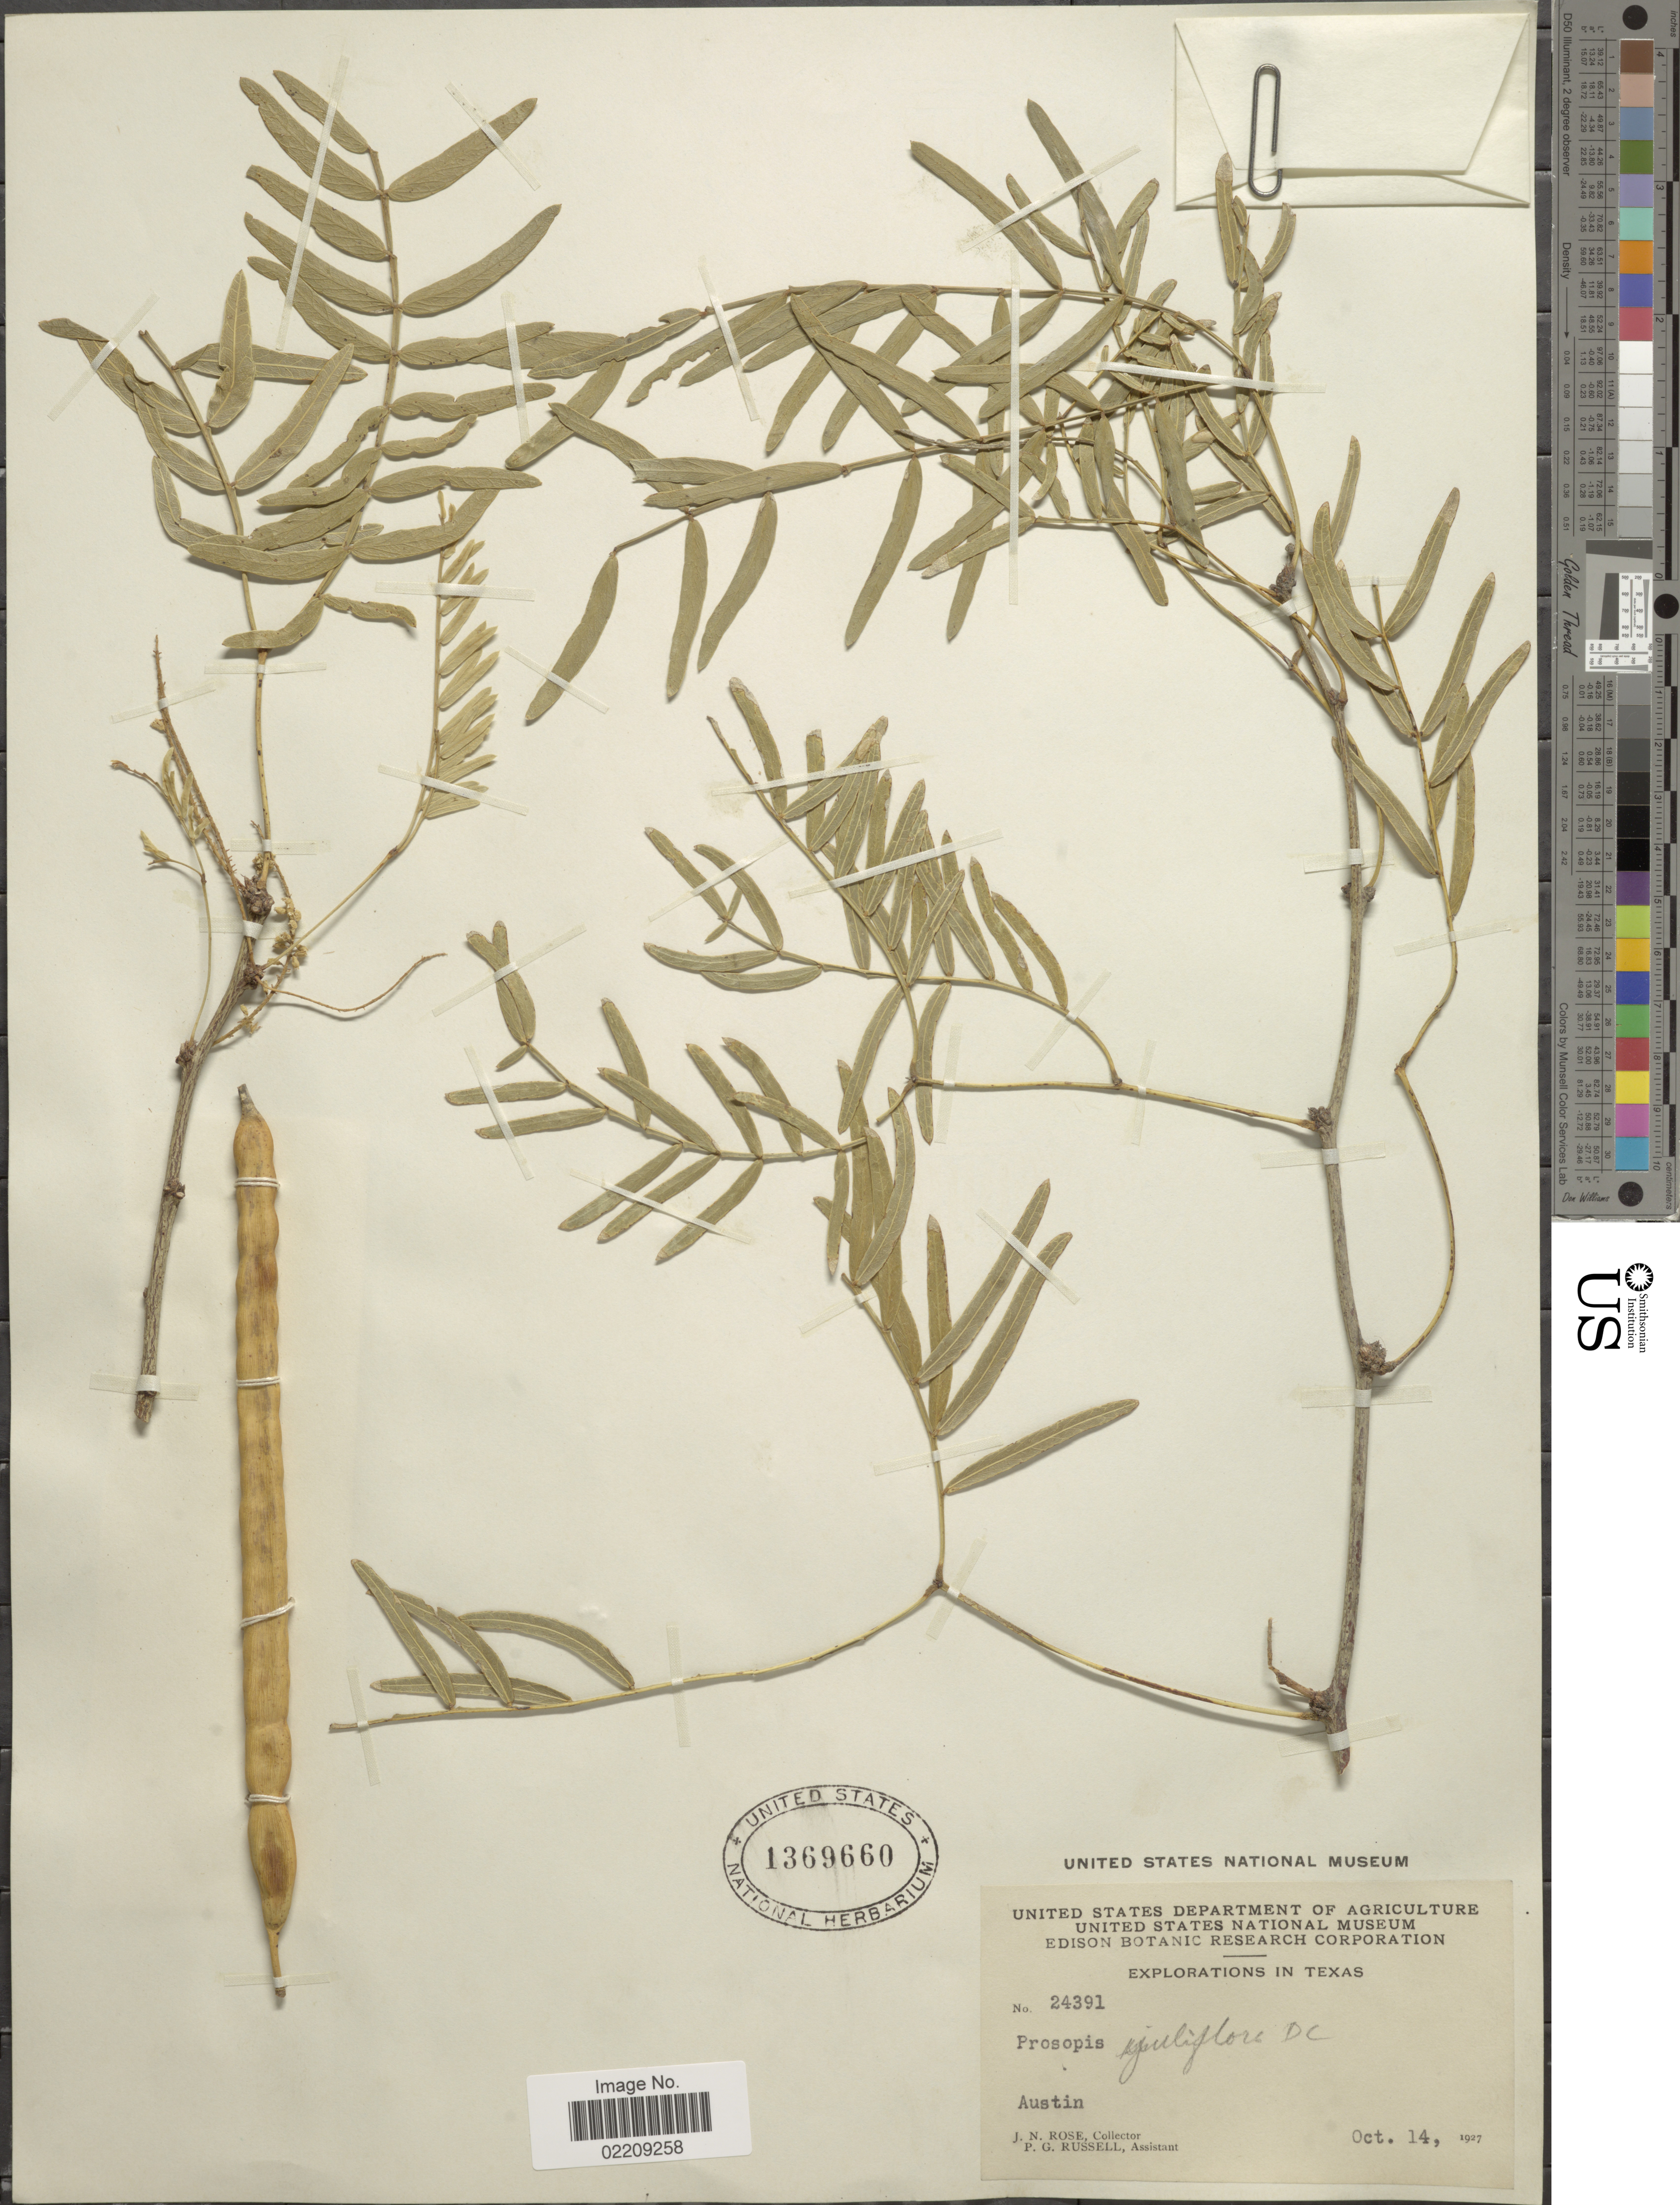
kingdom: Plantae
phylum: Tracheophyta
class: Magnoliopsida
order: Fabales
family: Fabaceae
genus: Neltuma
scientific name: Neltuma glandulosa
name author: (Torr.) Britton & Rose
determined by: Strong, Mark T., (BOT), Smithsonian Institution - National Museum of Natural History (UNITED STATES)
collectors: J. N. Rose & P. G. Russell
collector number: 24391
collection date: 1927-10-14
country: United States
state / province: Texas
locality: Austin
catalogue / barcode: US 1369660